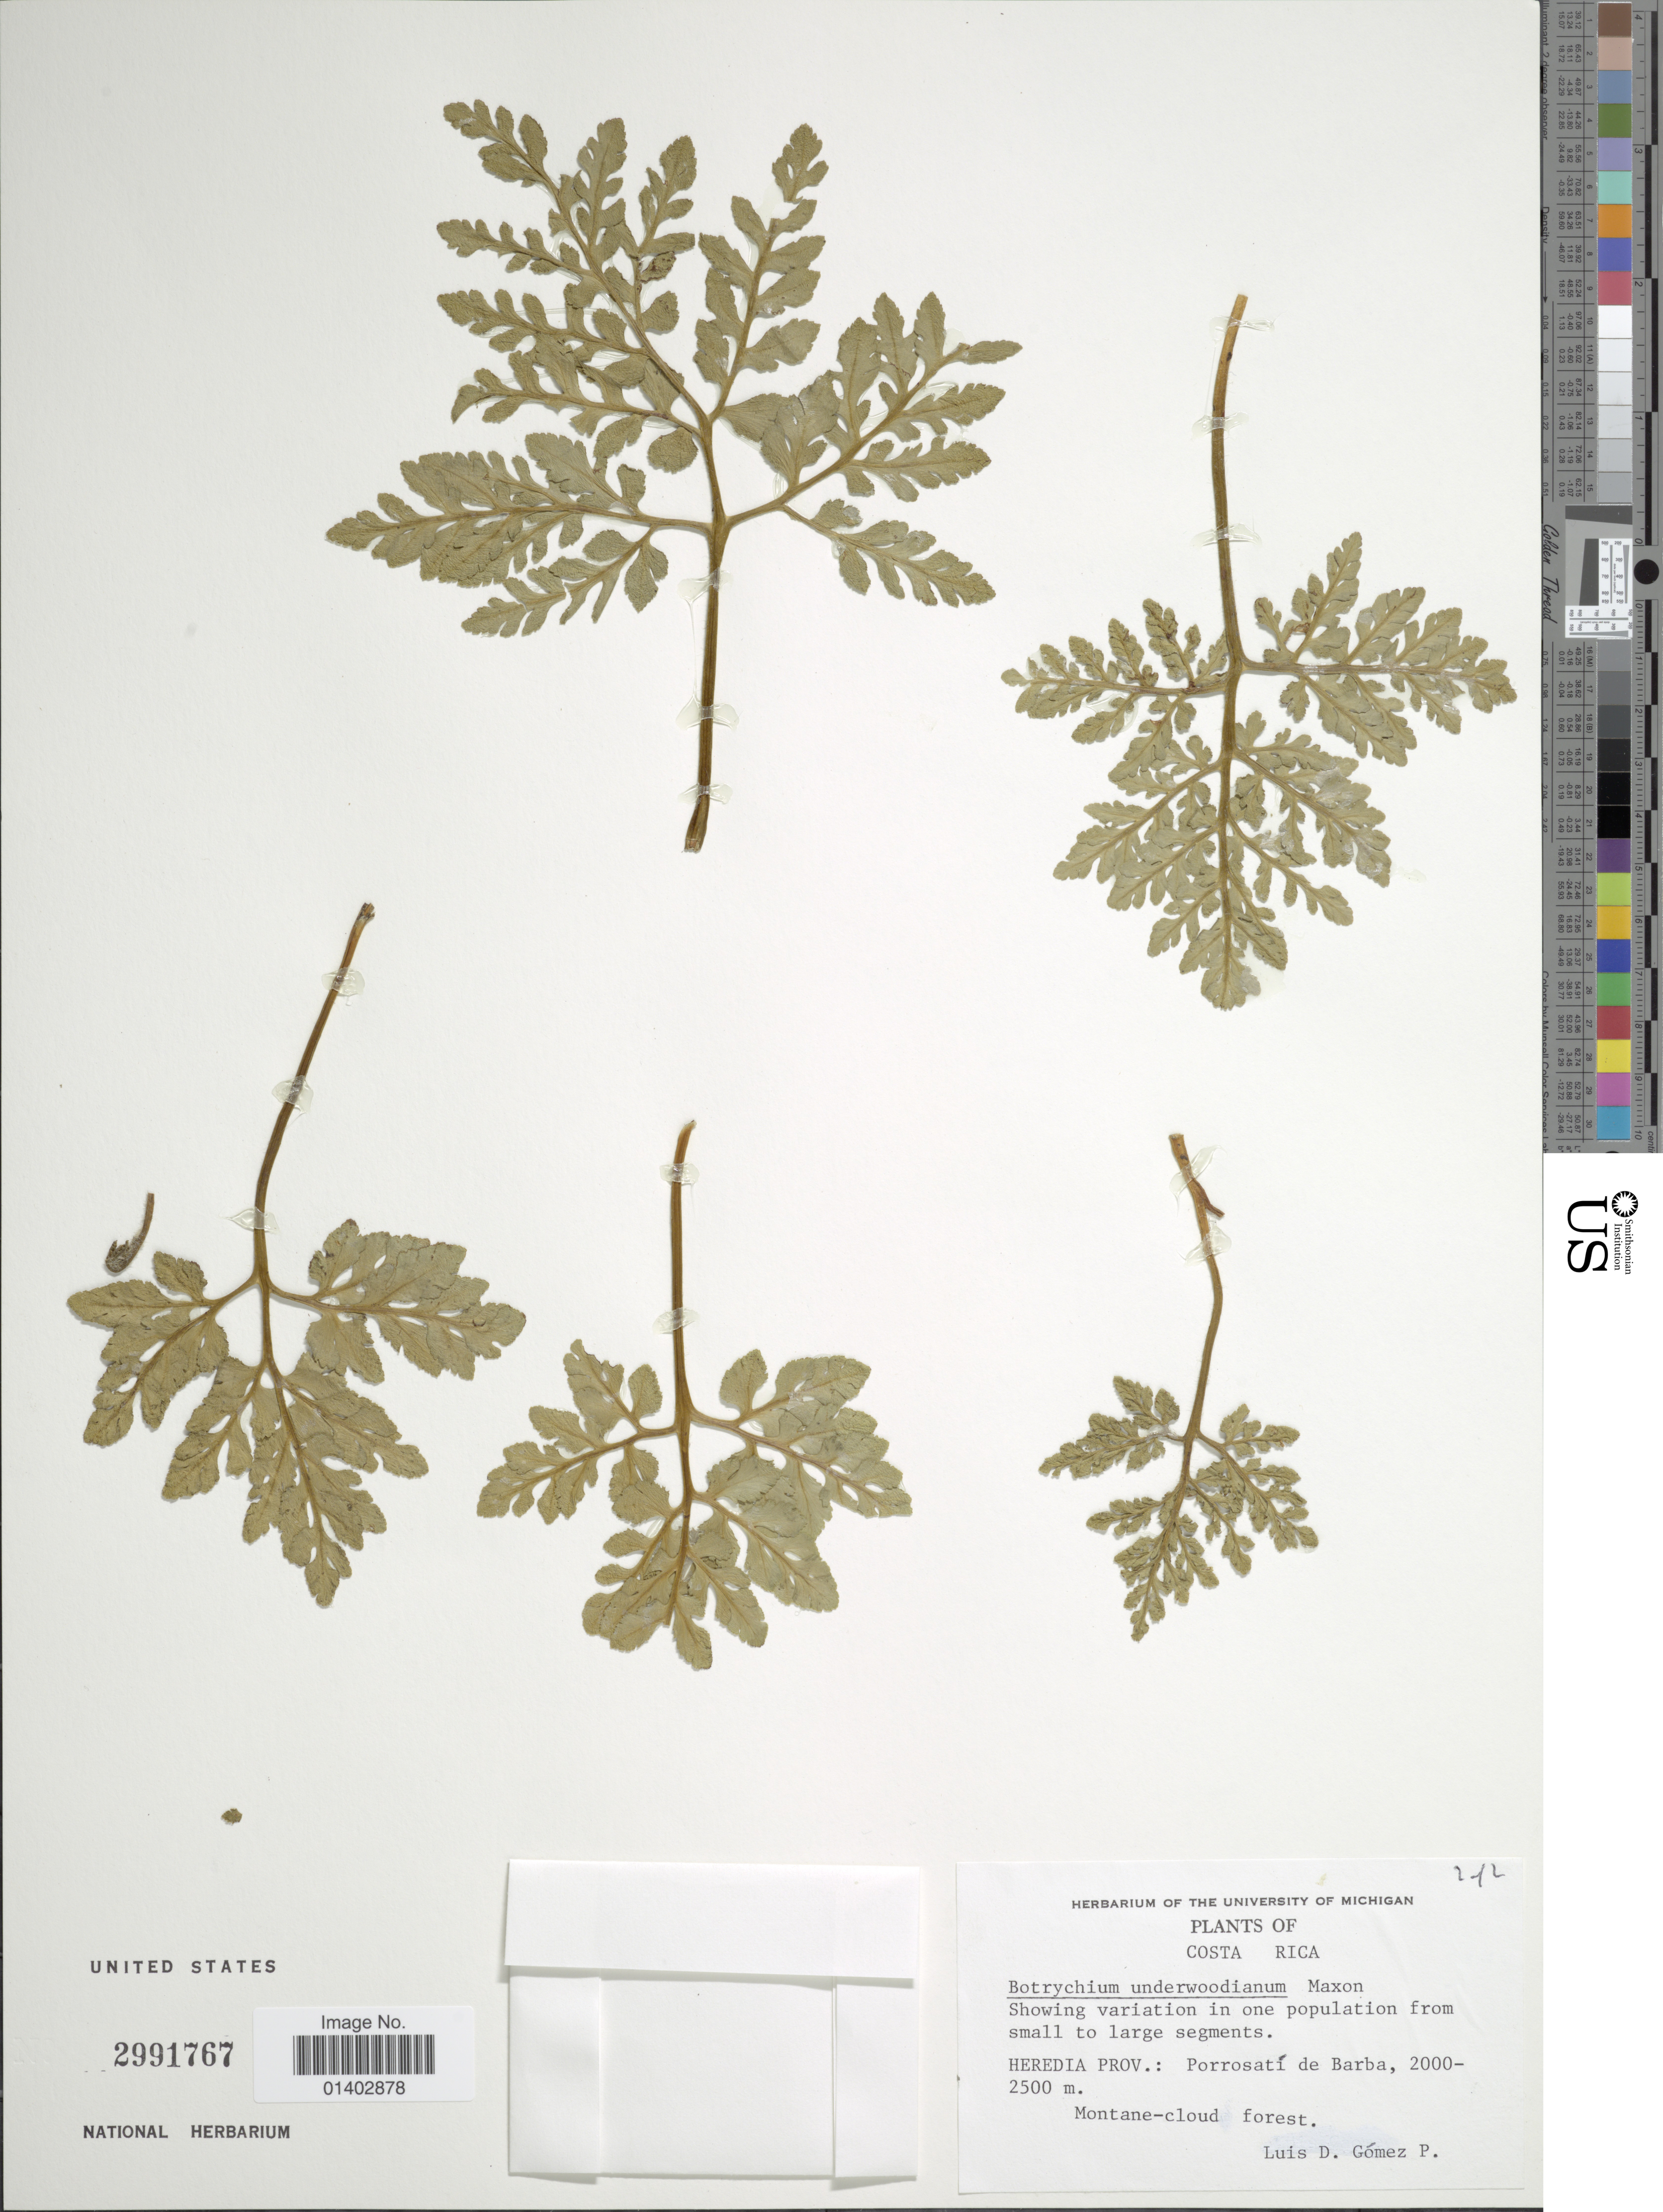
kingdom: Plantae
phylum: Tracheophyta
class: Polypodiopsida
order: Ophioglossales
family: Ophioglossaceae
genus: Botrychium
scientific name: Botrychium underwoodianum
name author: Maxon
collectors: L. D. Gómez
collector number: s,n,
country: Costa Rica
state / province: Heredia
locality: Porrosatí de Barba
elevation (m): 2000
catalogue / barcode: US 2991767